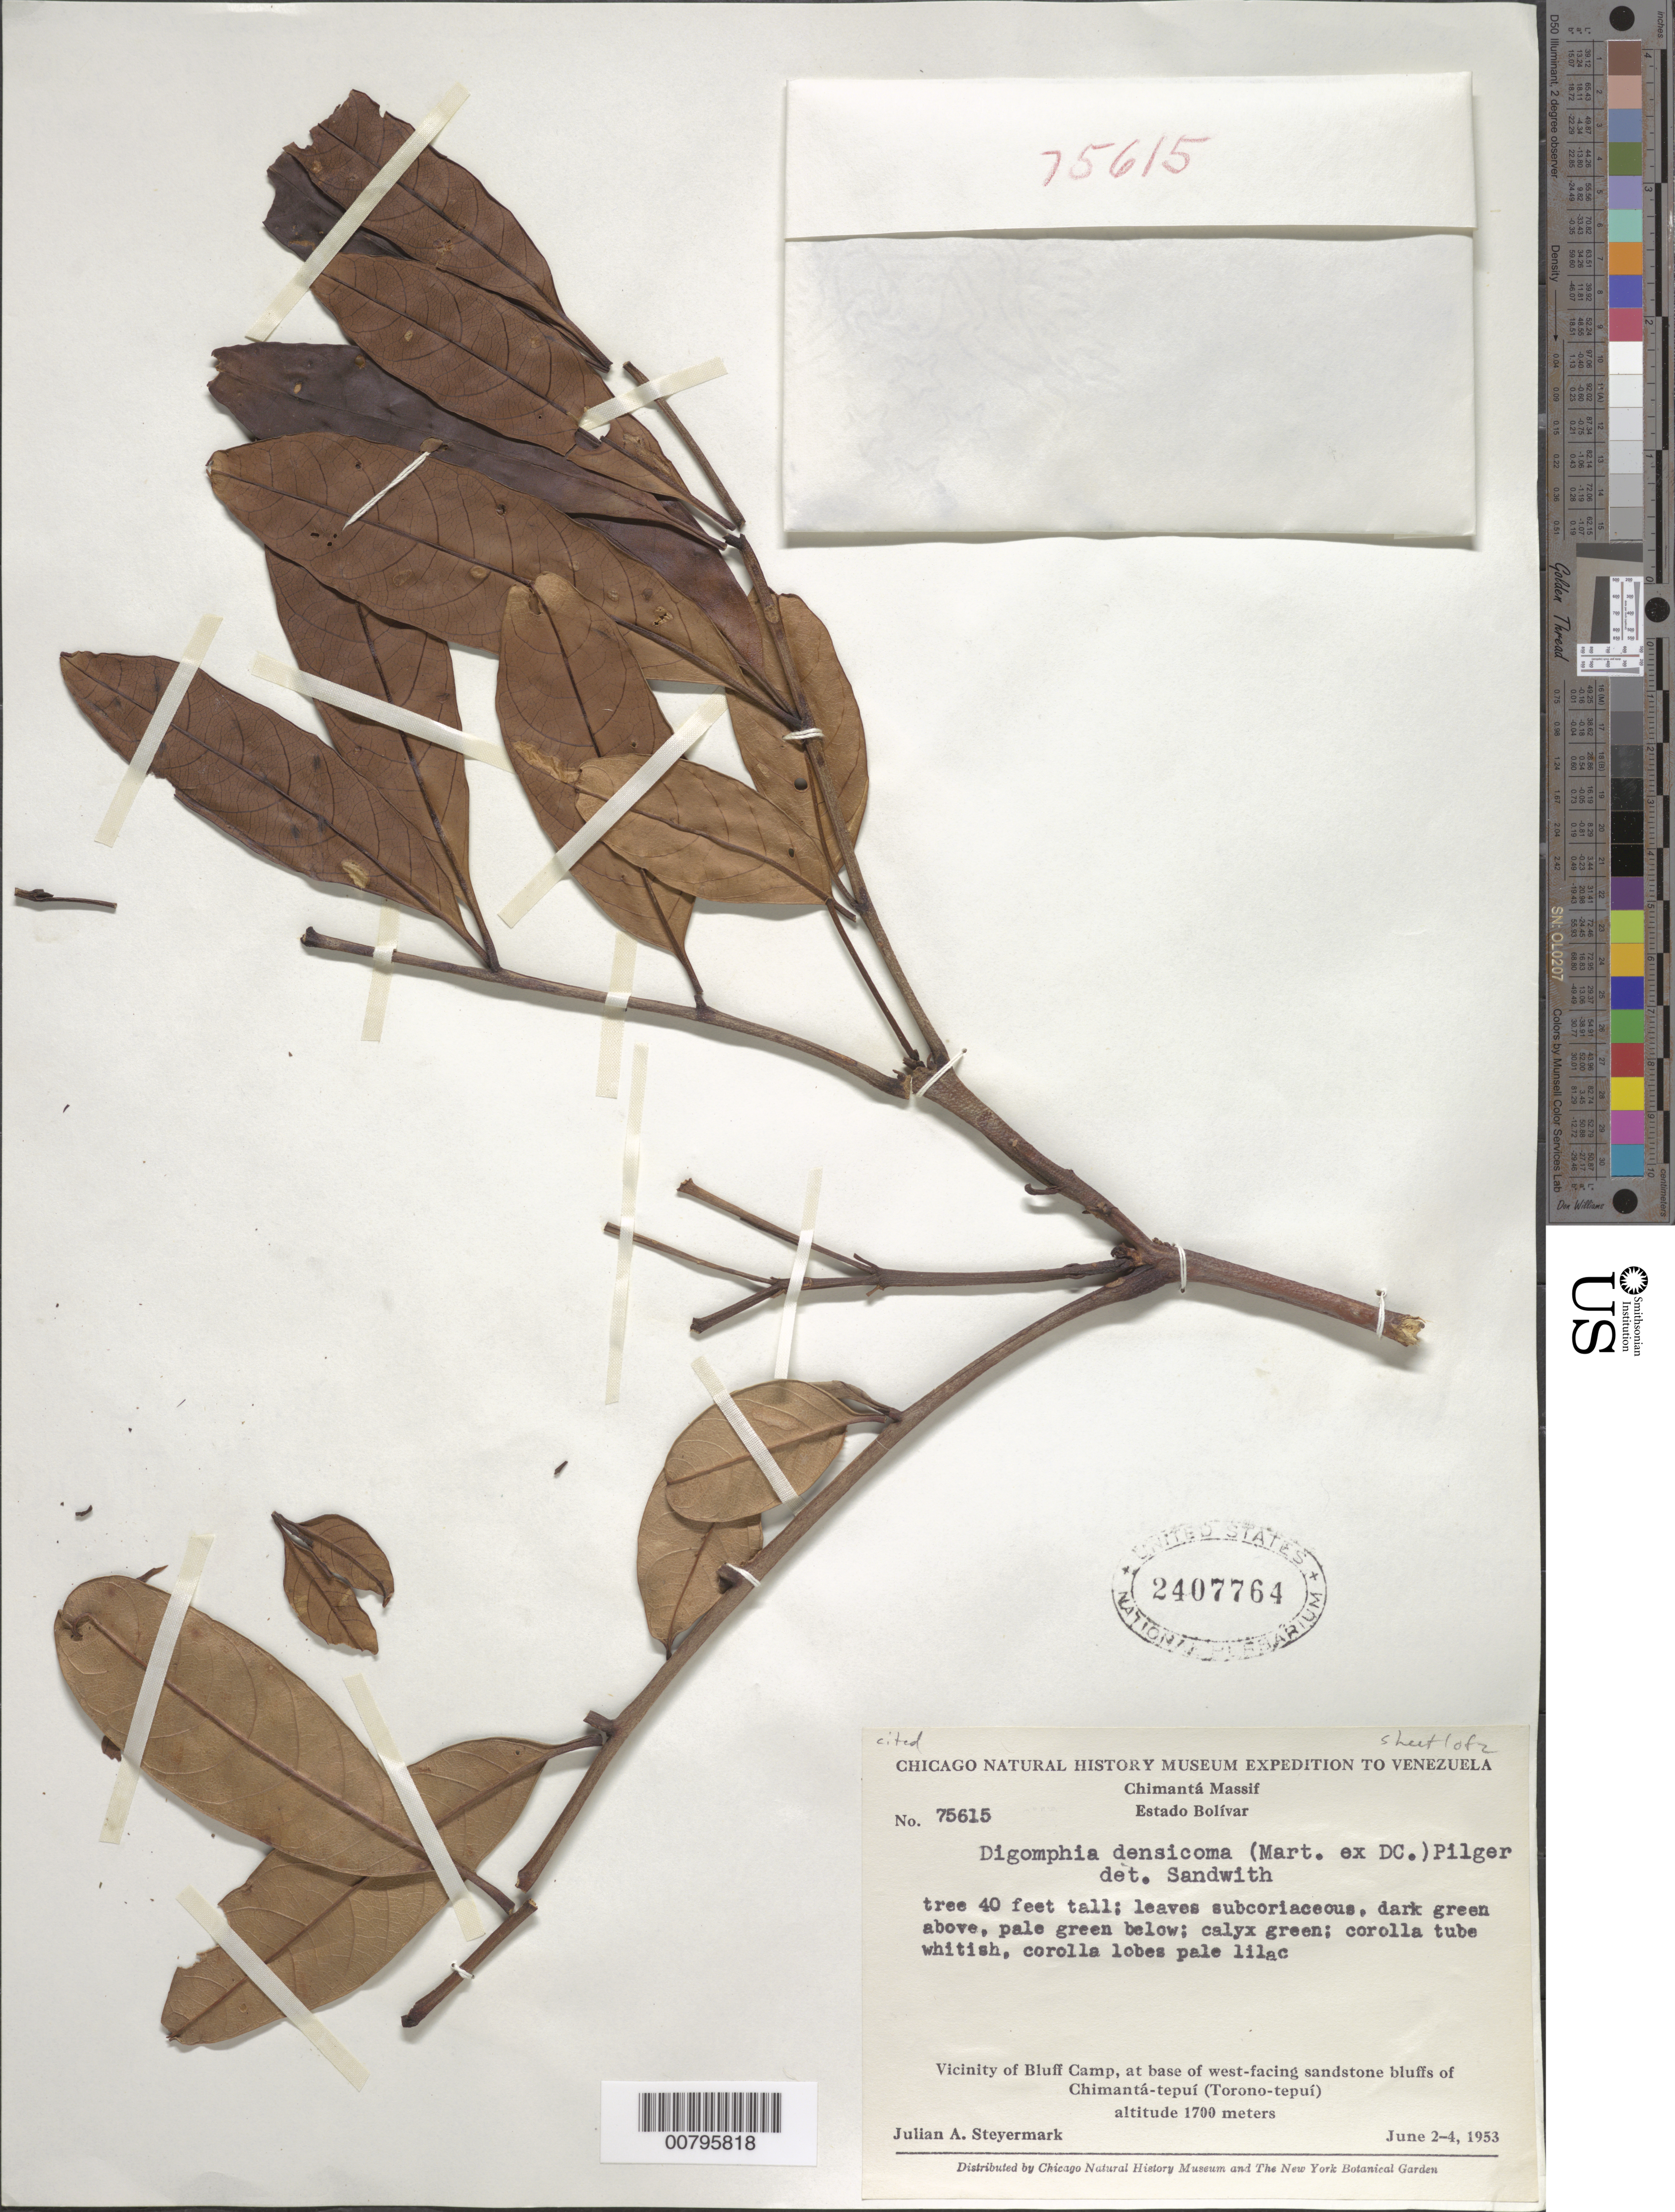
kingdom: Plantae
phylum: Tracheophyta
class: Magnoliopsida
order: Lamiales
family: Bignoniaceae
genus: Digomphia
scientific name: Digomphia densicoma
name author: (Mart. ex DC.) Pilg.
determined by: Sandwith, N. Y.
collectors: J. Steyermark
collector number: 75615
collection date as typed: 2-Jun-53 to 4-Jun-53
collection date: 1953-06-02/1953-06-04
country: Venezuela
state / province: Bolívar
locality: Chimantá-tepuí (Torono-tepuí), Bluff Camp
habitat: Base of W-facing sandstone bluffs; on tree trunk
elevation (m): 1700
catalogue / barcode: US 2407764